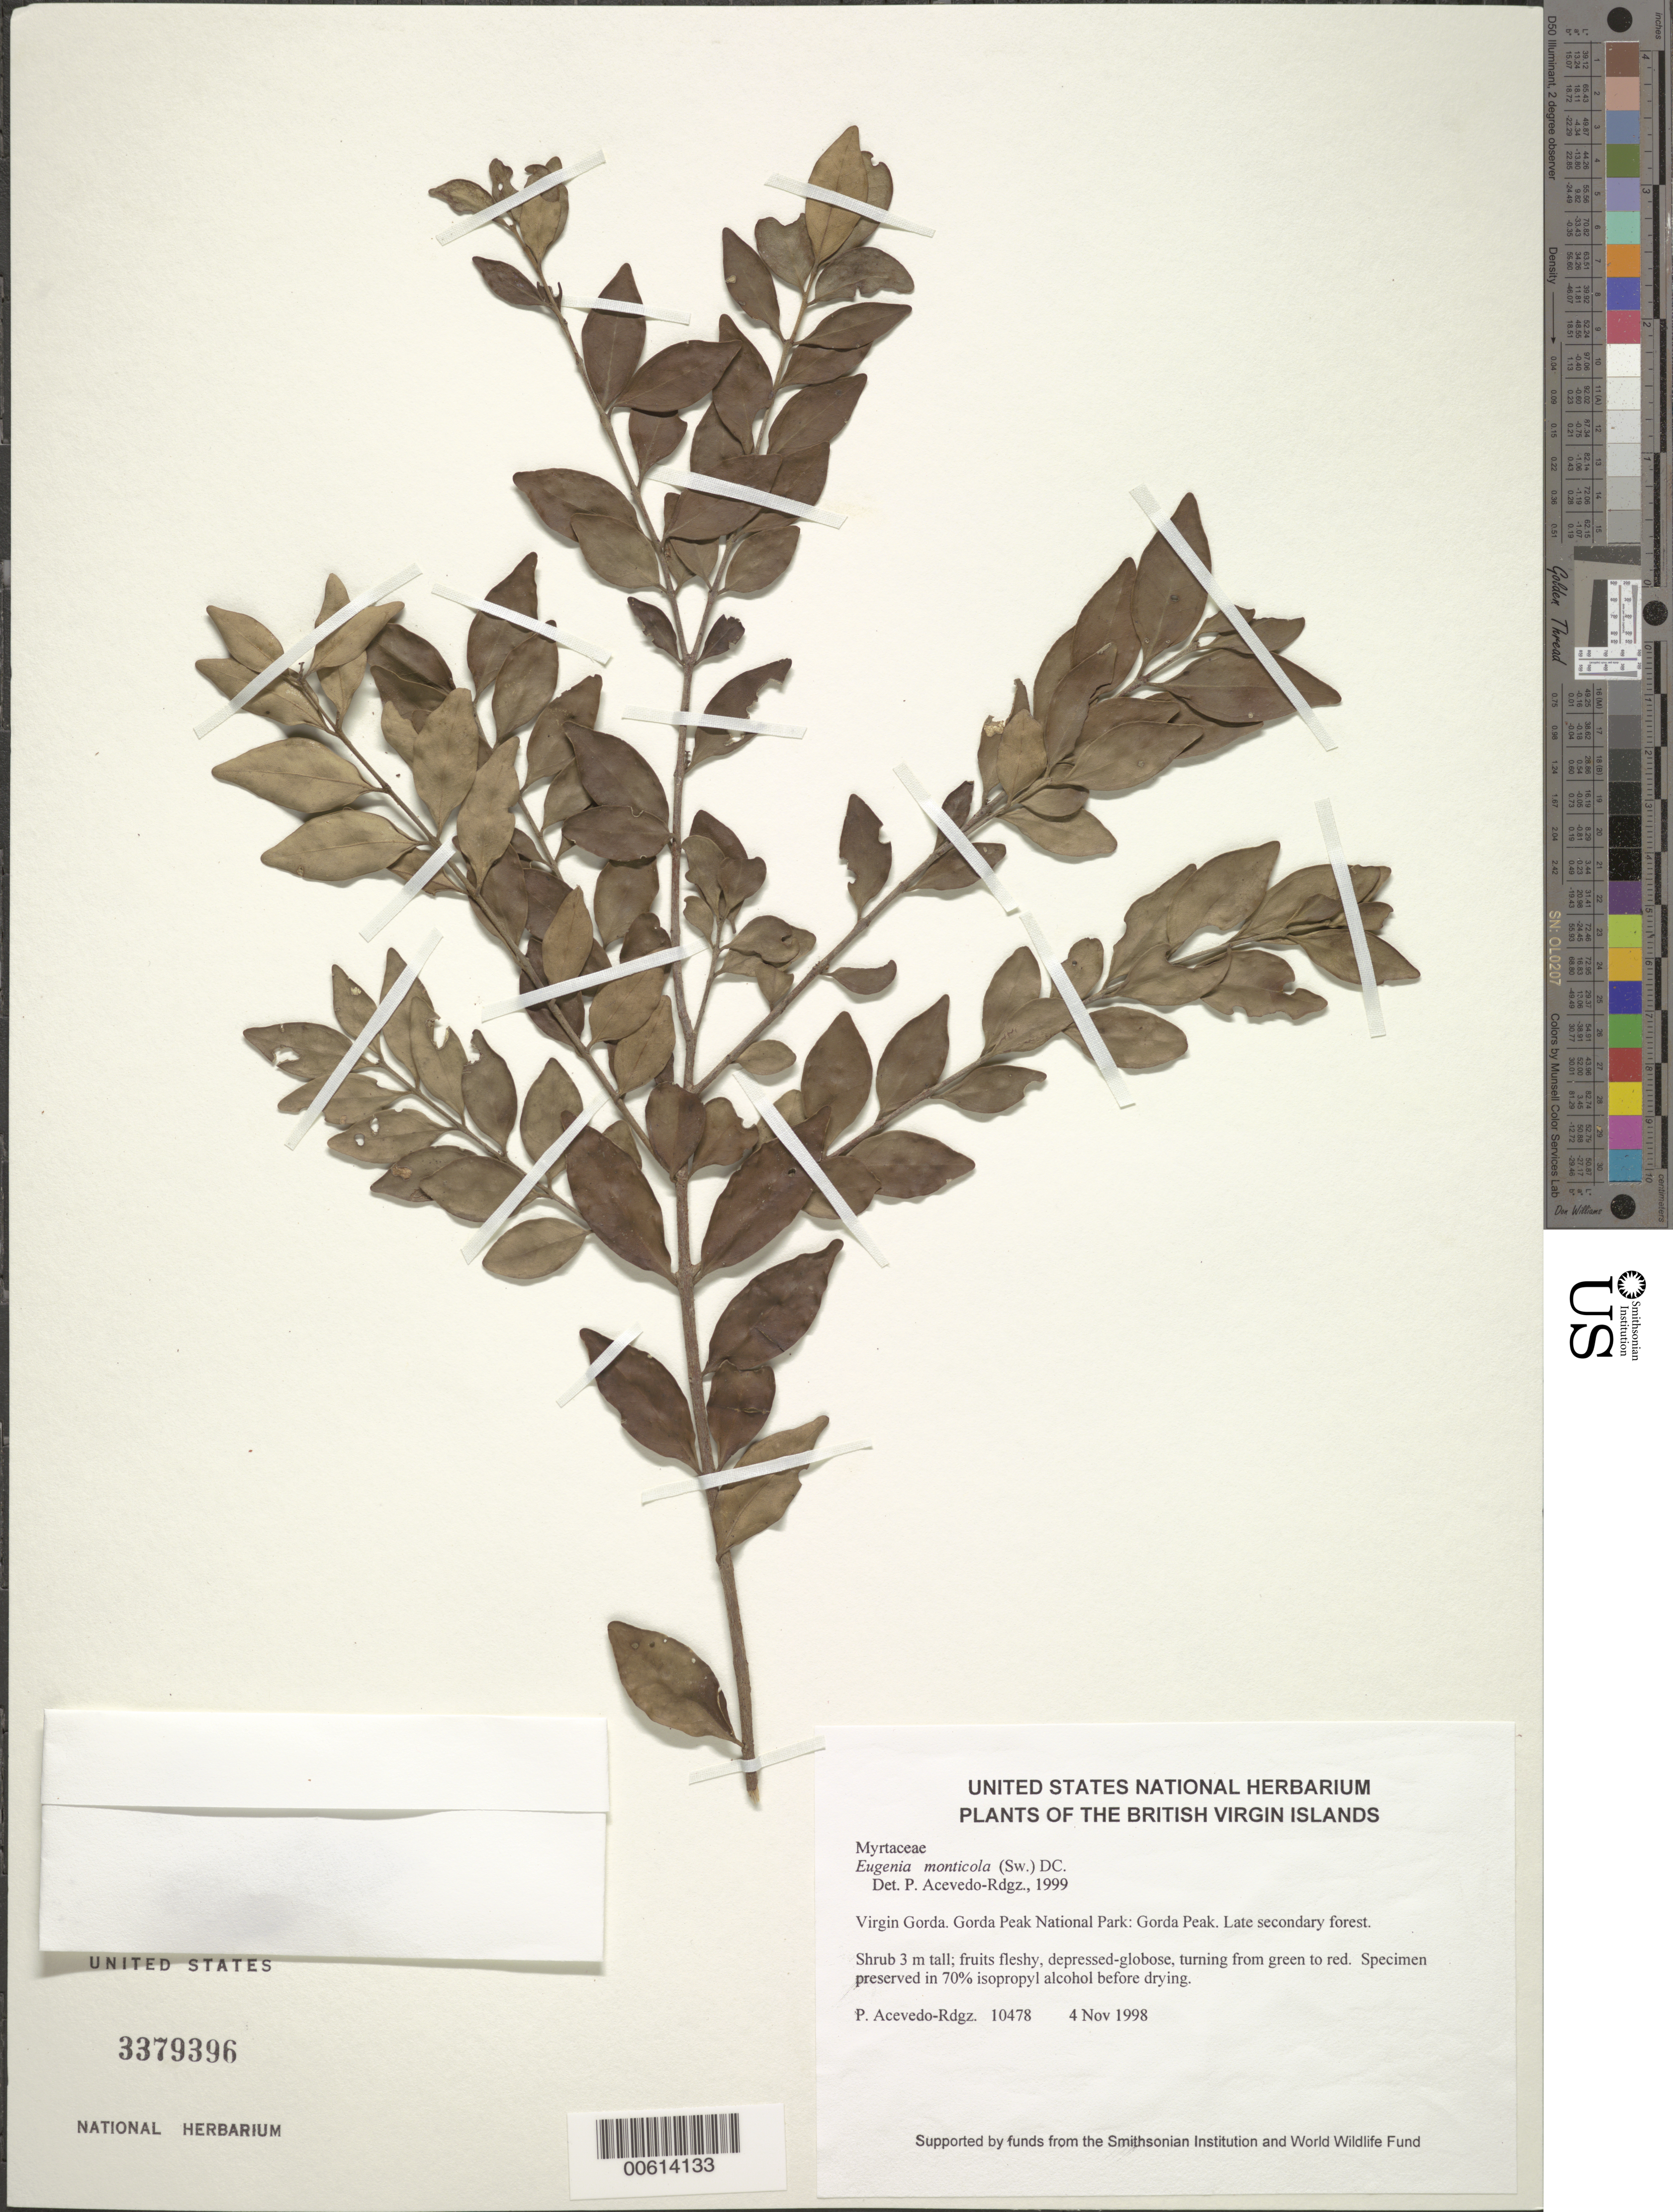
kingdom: Plantae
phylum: Tracheophyta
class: Magnoliopsida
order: Myrtales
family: Myrtaceae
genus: Eugenia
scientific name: Eugenia monticola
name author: (Sw.) DC.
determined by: Acevedo-Rodríguez, P., (BOT), Smithsonian Institution - National Museum of Natural History (UNITED STATES)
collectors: P. Acevedo-Rodr.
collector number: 10478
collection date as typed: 04 Nov 1998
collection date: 1998-11-04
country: British Virgin Islands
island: Virgin Gorda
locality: Gorda Peak National Park: Gorda Peak.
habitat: Late secondary forest.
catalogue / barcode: US 3379396